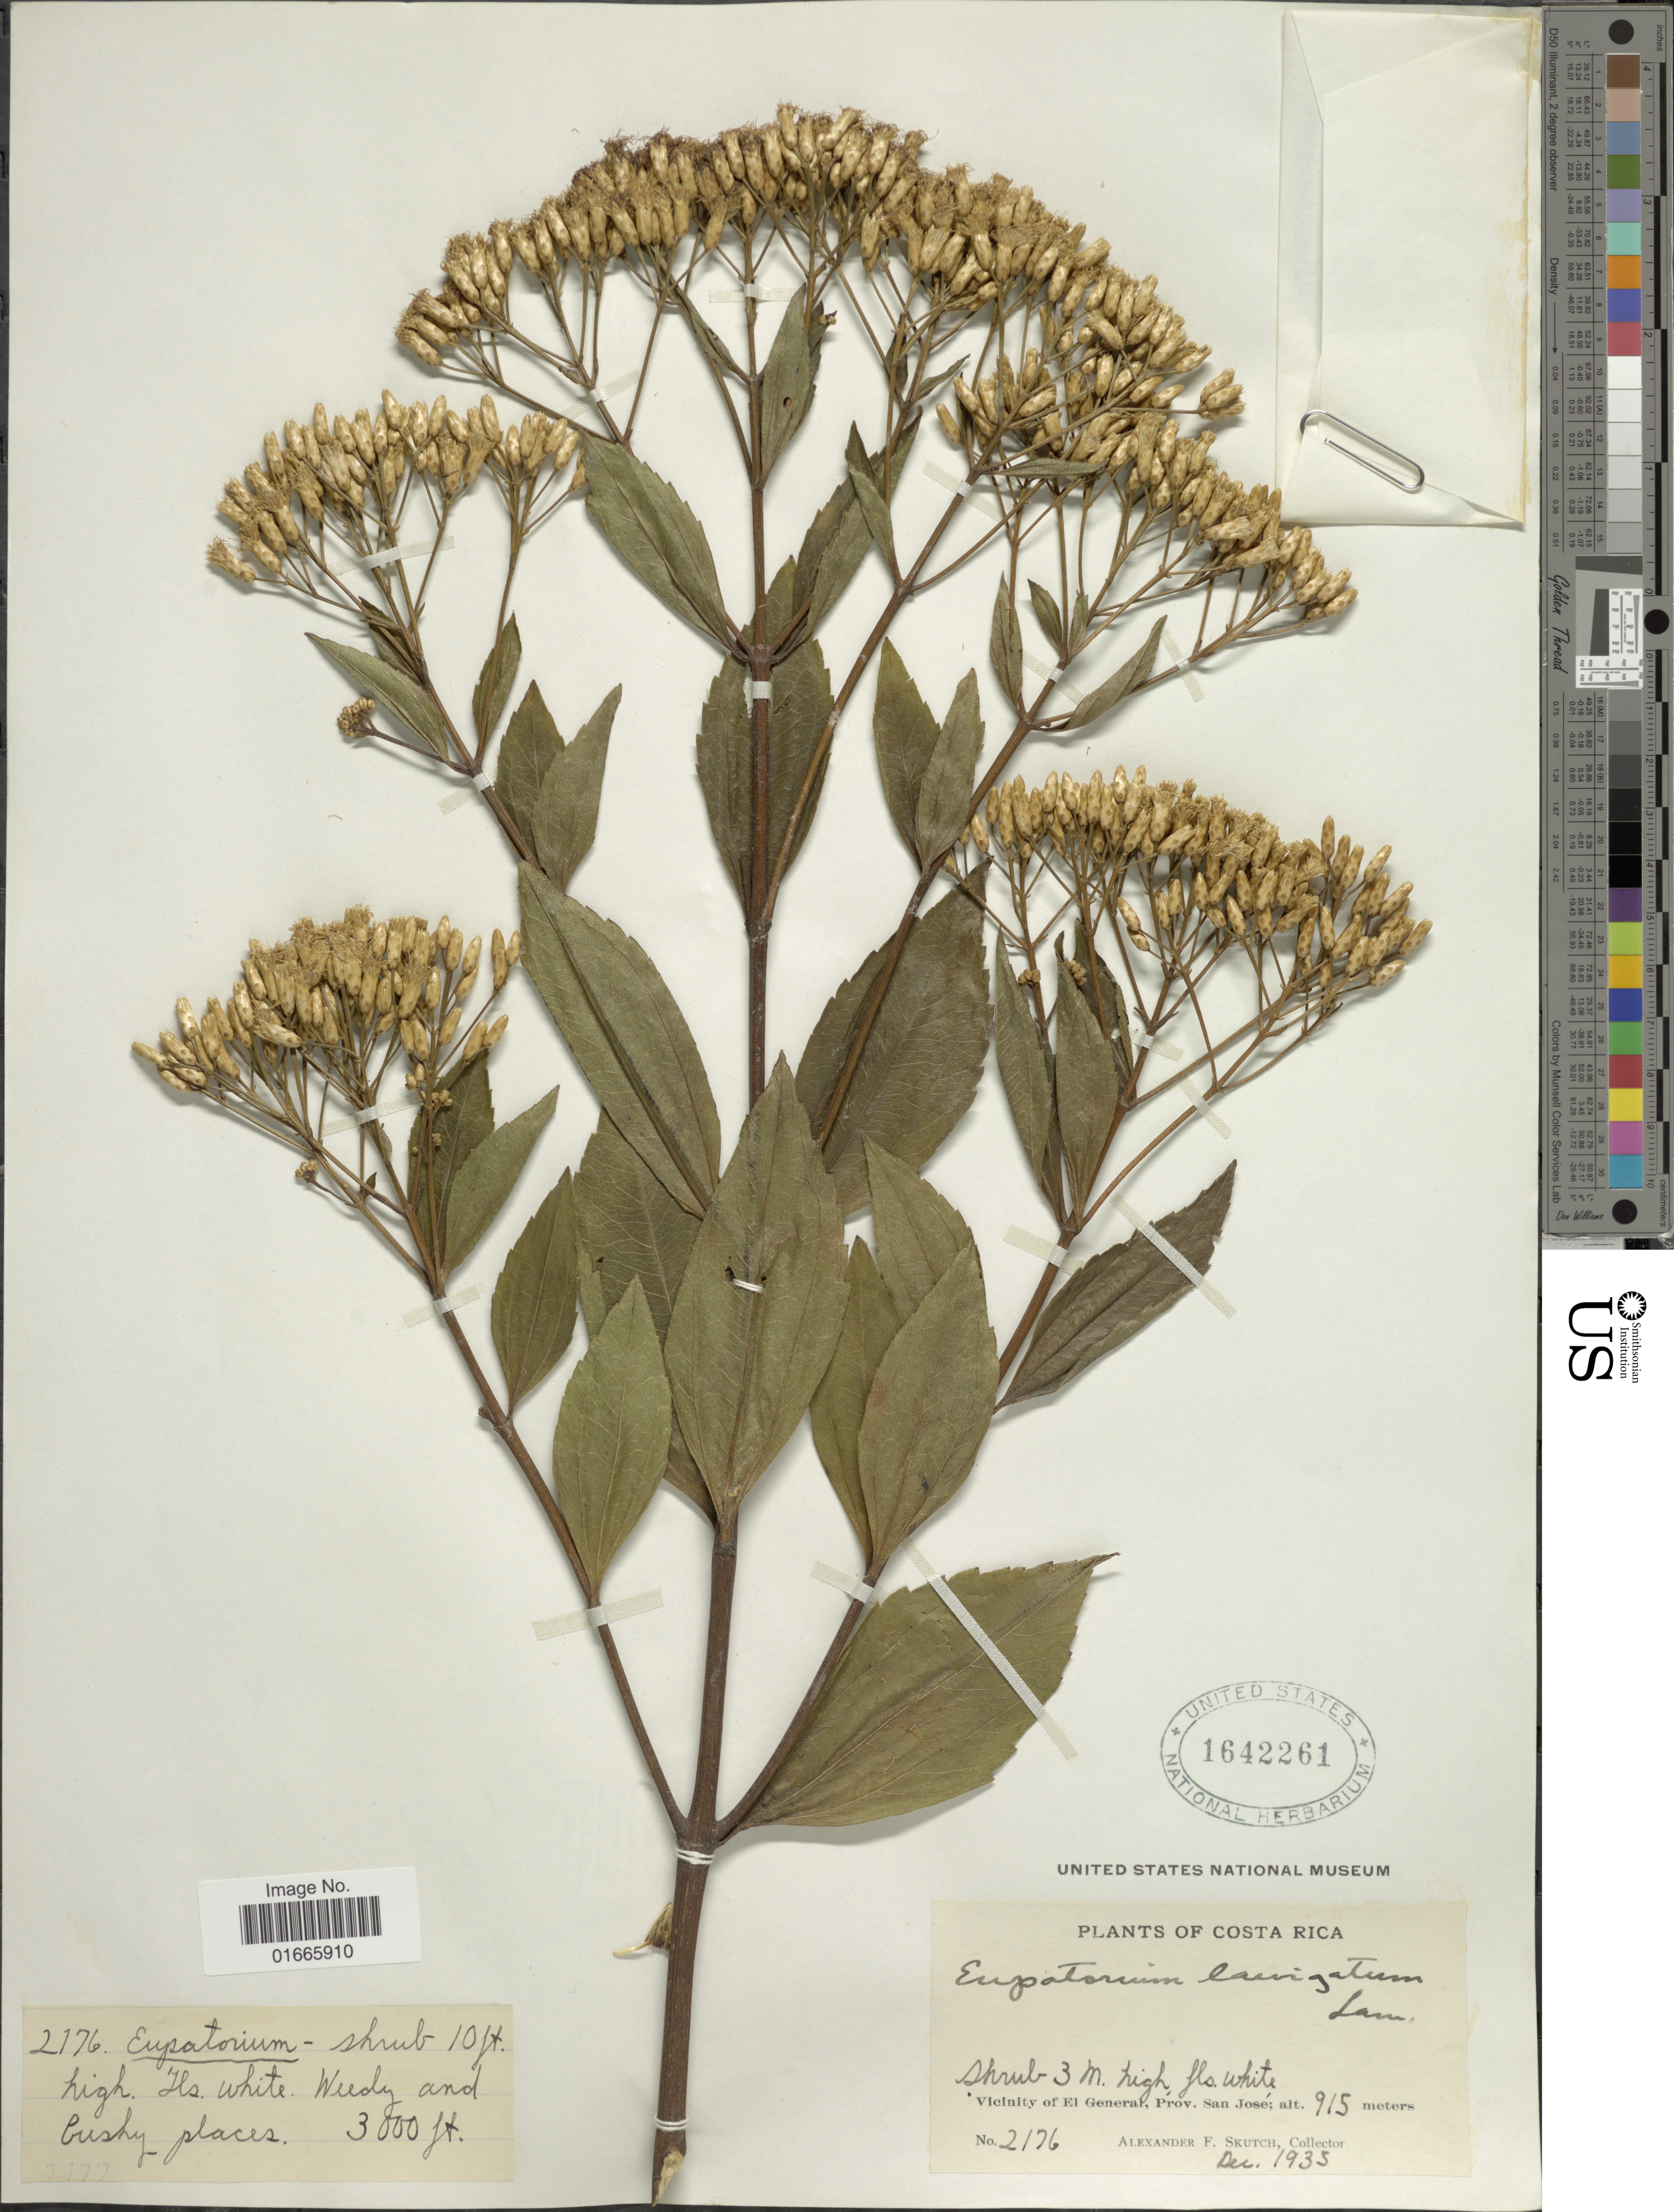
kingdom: Plantae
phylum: Tracheophyta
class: Magnoliopsida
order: Asterales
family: Asteraceae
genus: Chromolaena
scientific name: Chromolaena laevigata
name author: (Lam.) R.M. King & H. Rob.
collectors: A. F. Skutch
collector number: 2176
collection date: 1935-12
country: Costa Rica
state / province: San José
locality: Vicinity of El General, Prov. San Jose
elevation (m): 915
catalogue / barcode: US 1642261